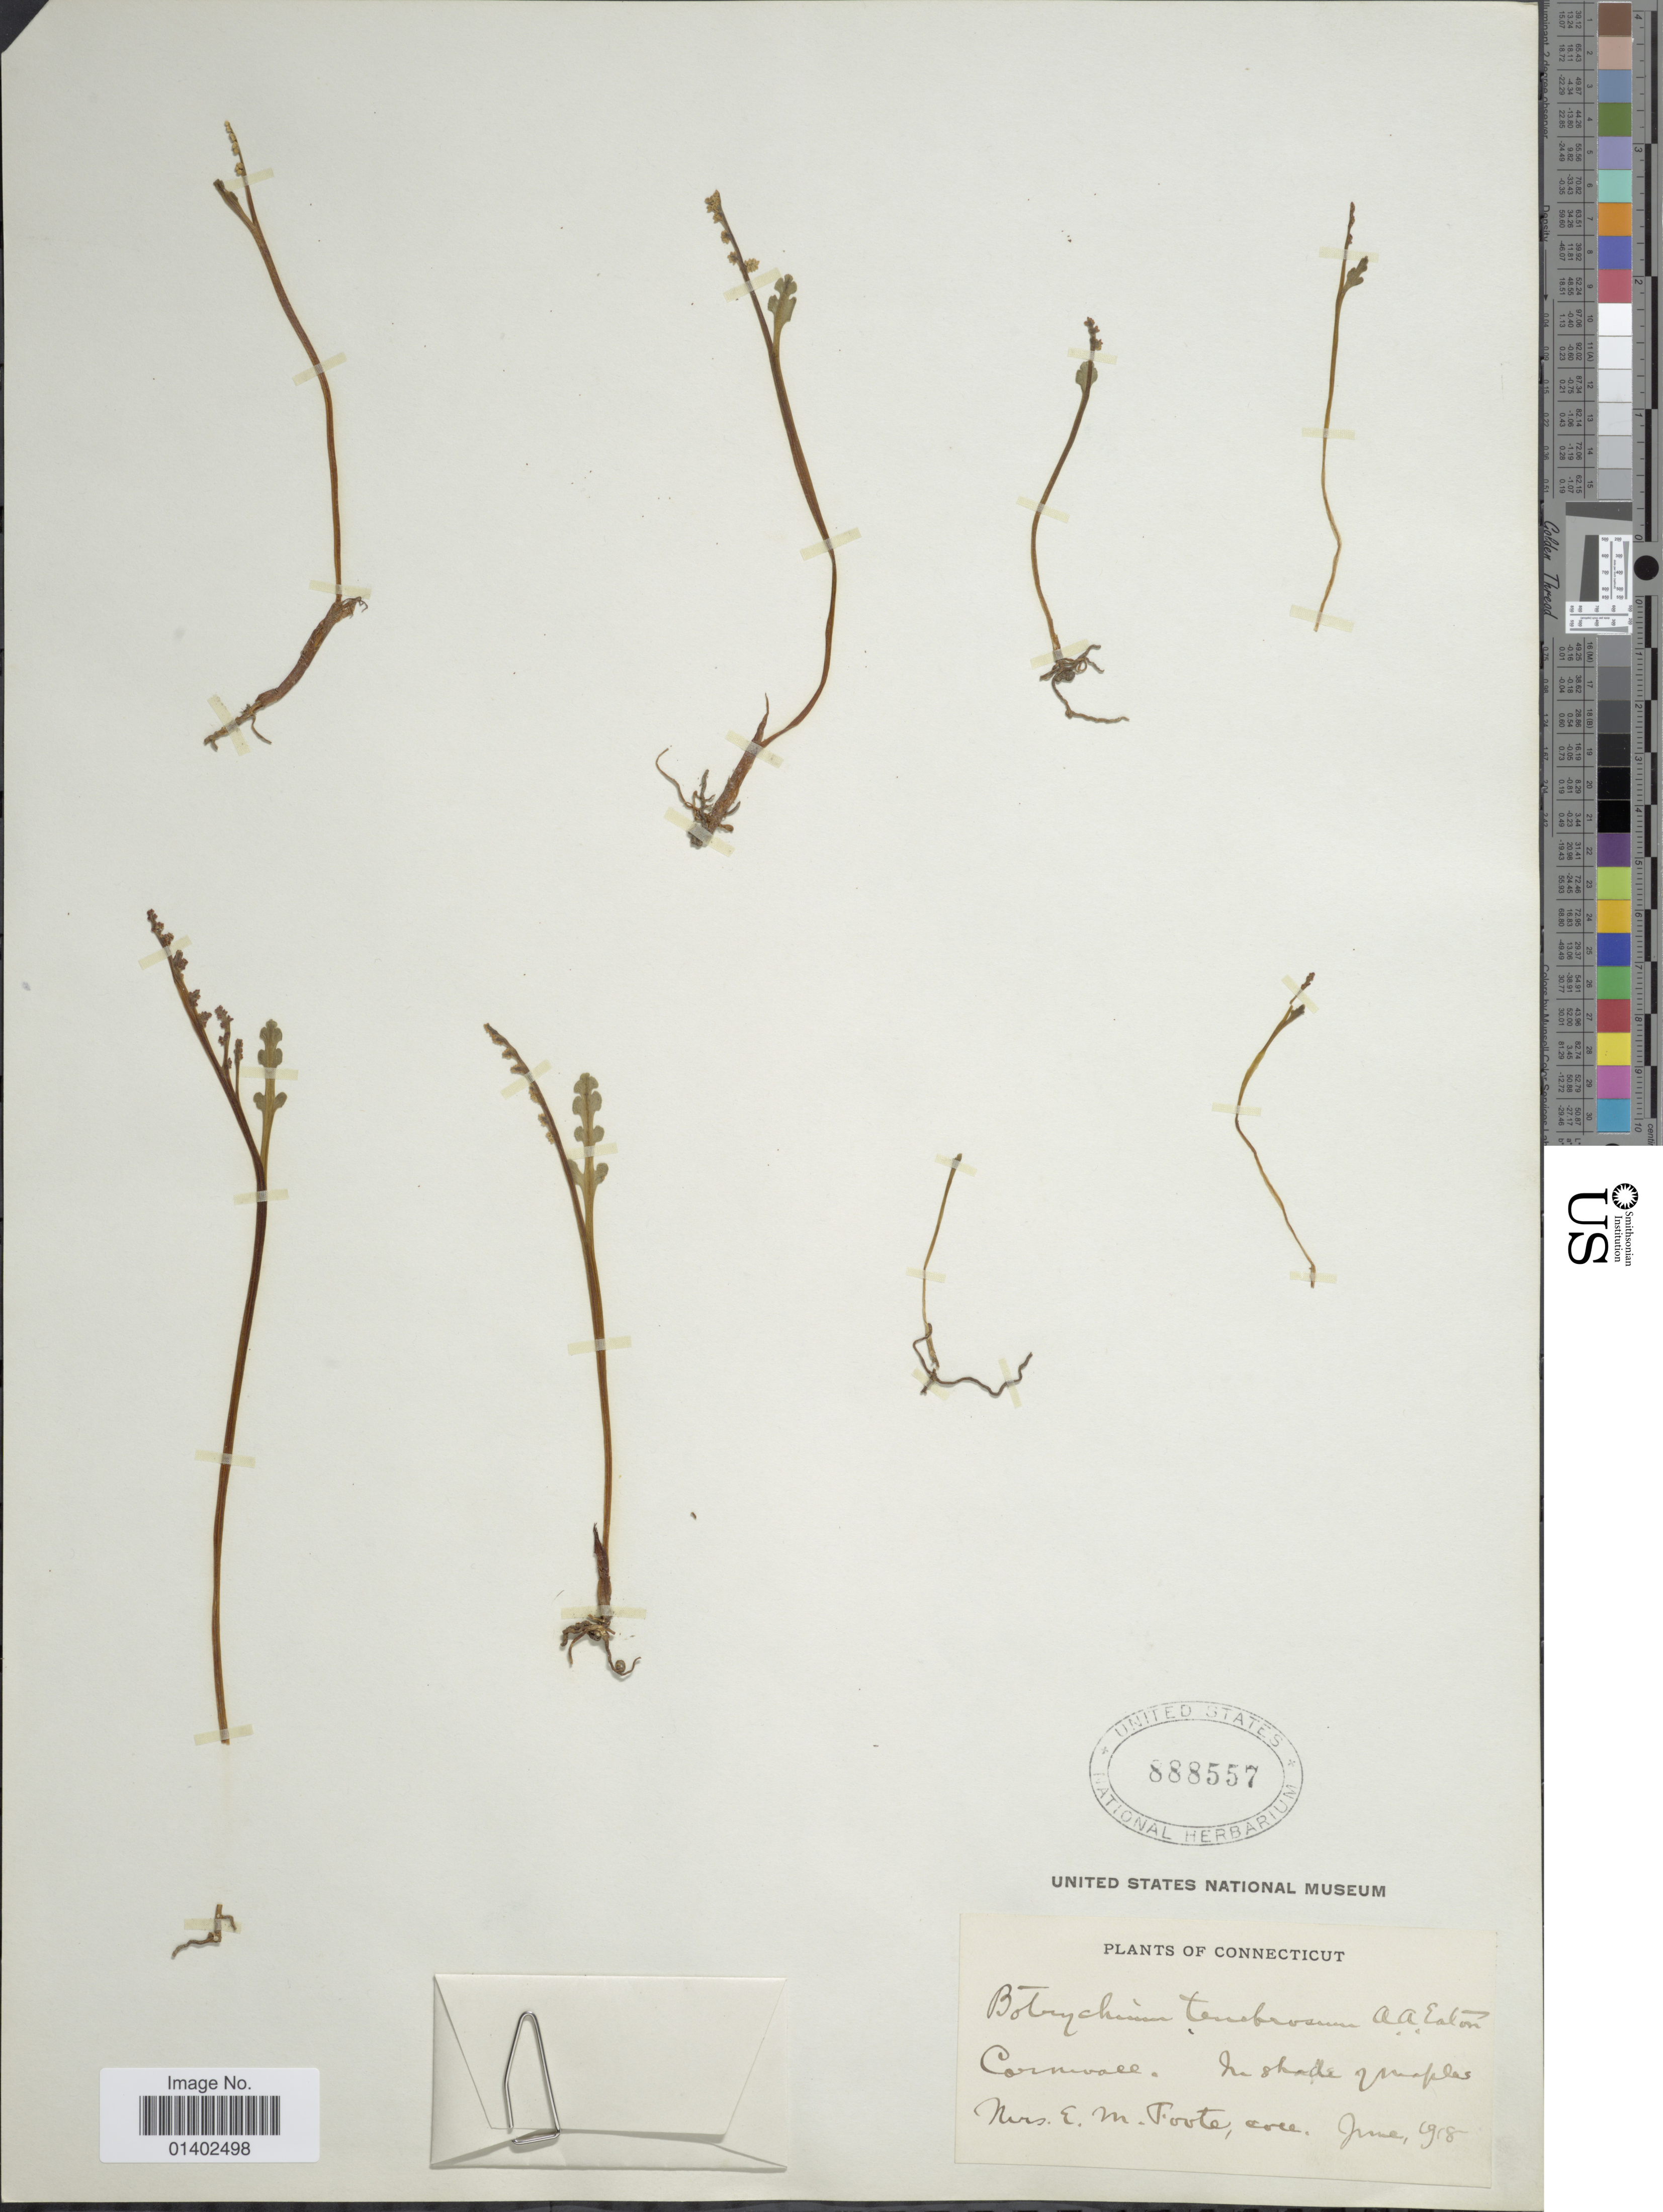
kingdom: Plantae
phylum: Tracheophyta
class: Polypodiopsida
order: Ophioglossales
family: Ophioglossaceae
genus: Botrychium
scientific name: Botrychium simplex var. tenebrosum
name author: (A.A. Eaton) R.T. Clausen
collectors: E. Foote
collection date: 1918-06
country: United States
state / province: Connecticut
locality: Cornwall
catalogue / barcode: US 888557